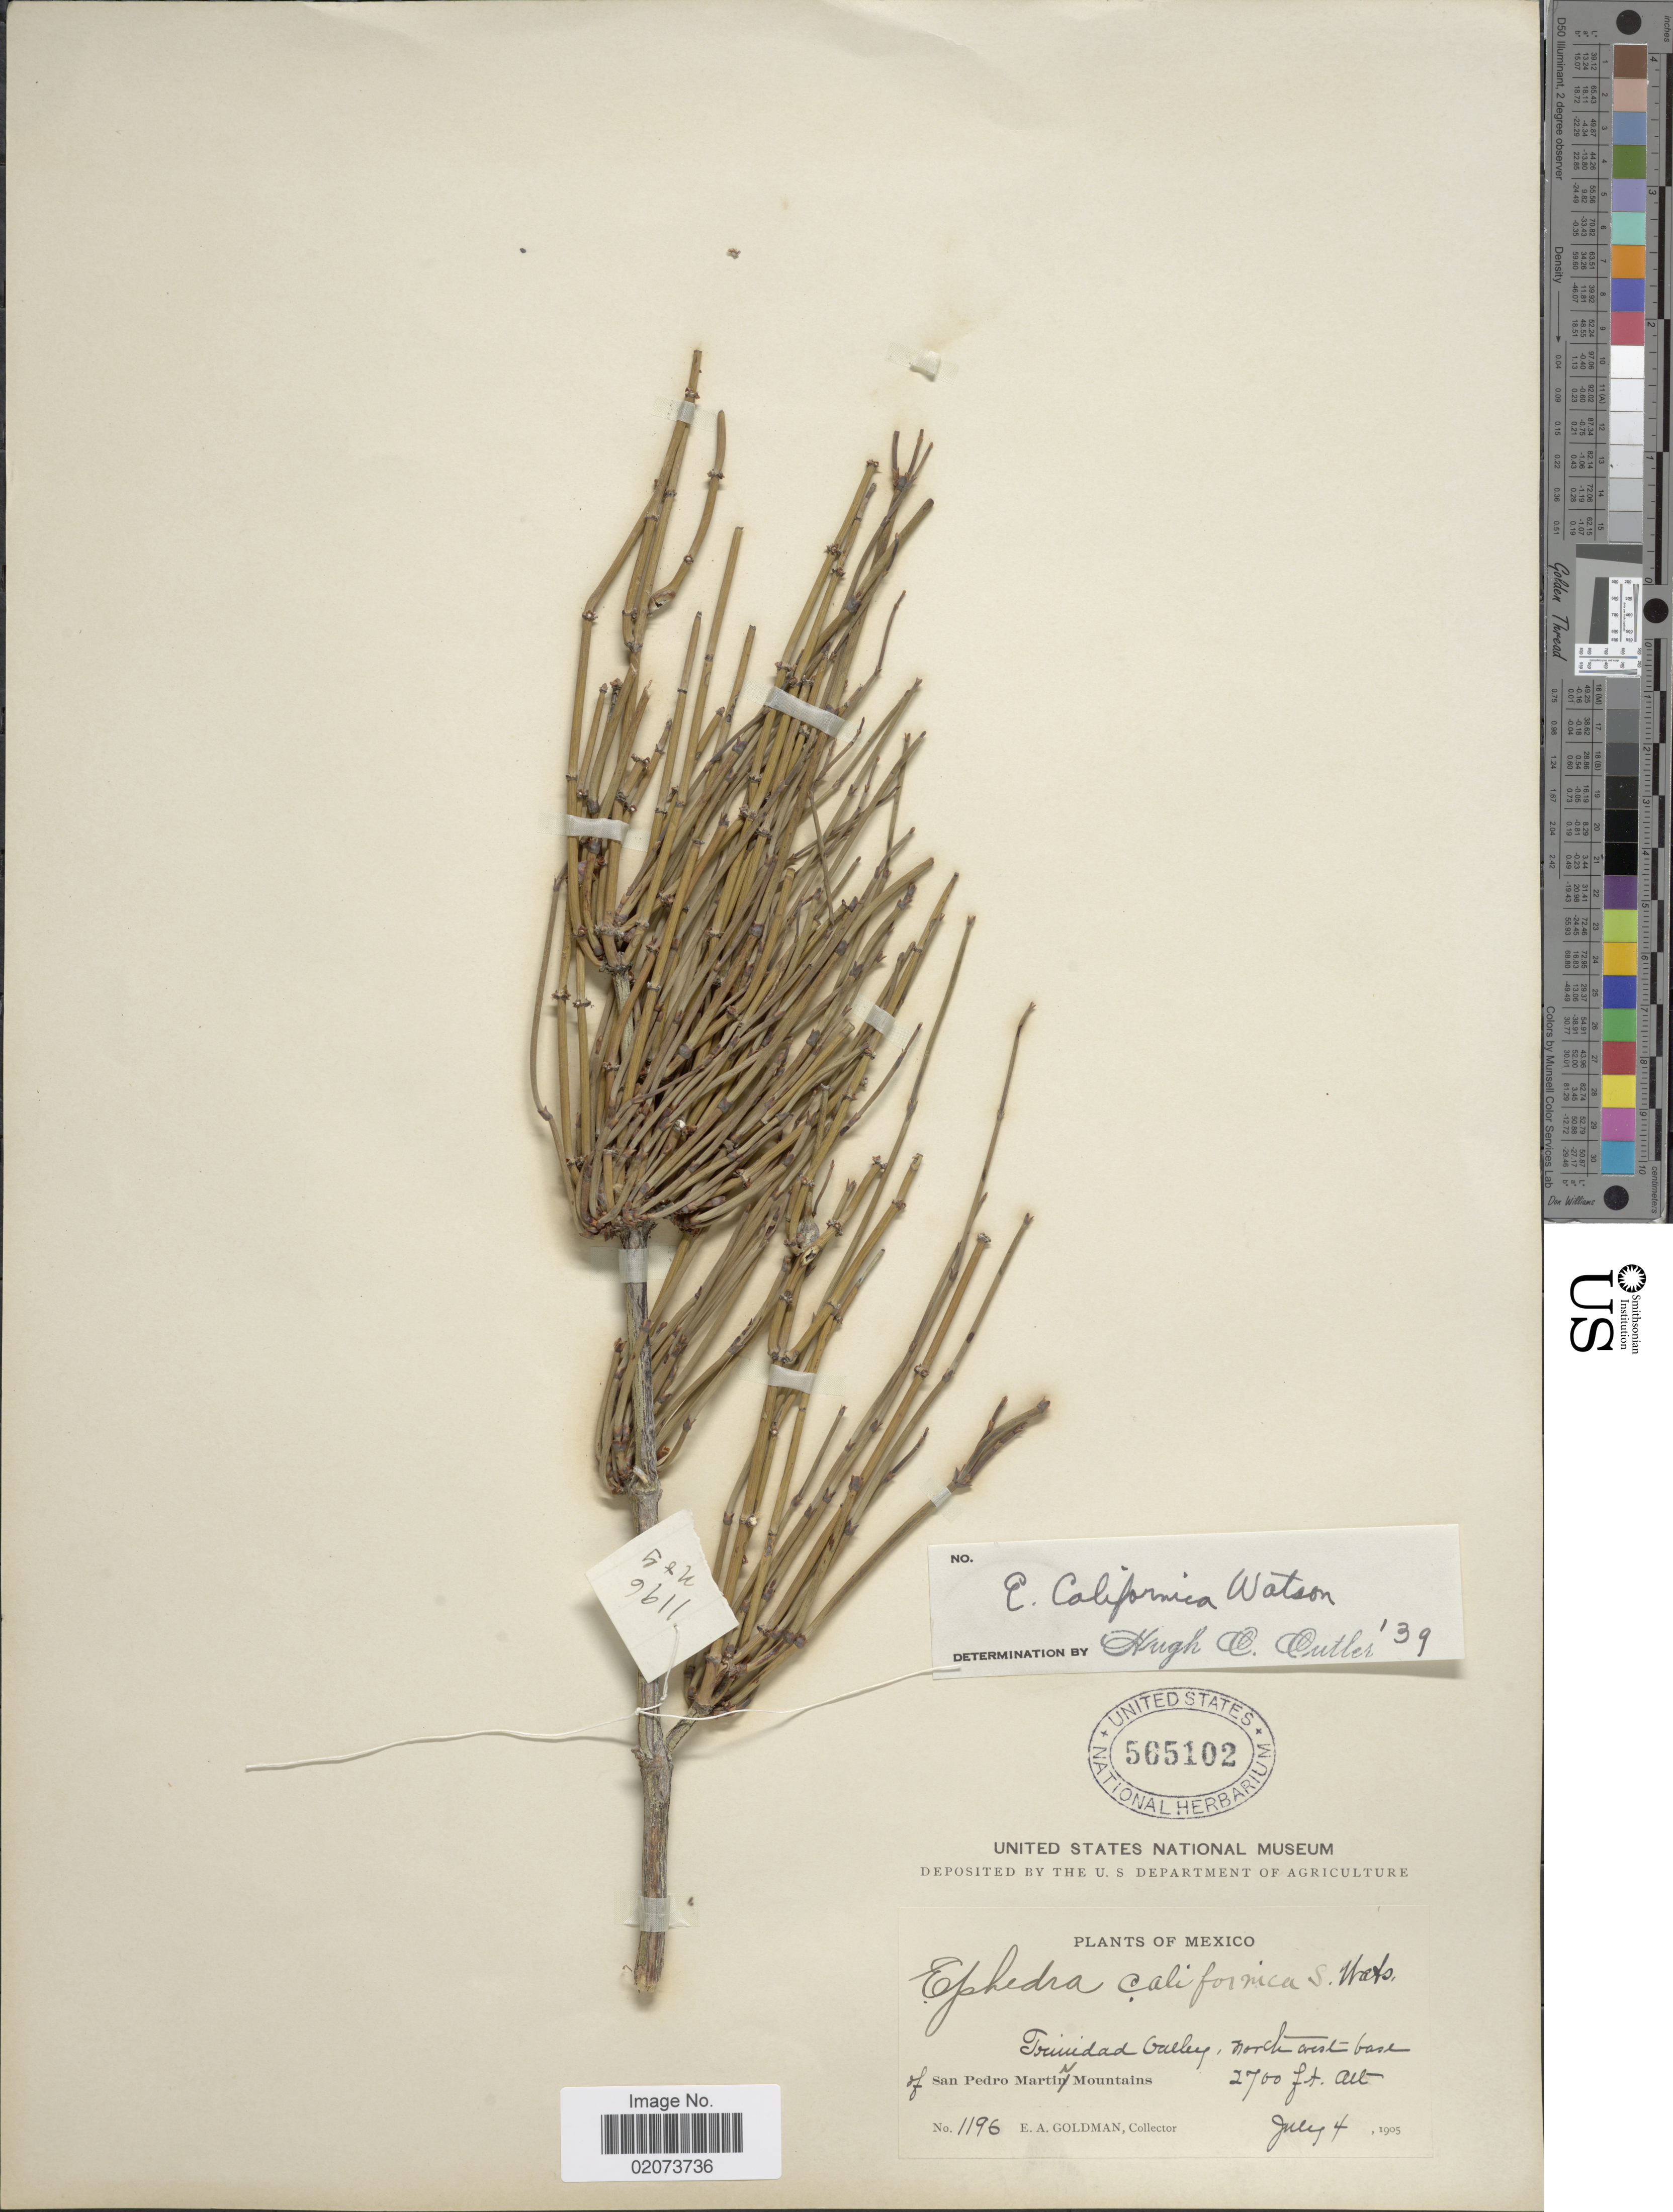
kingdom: Plantae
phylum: Tracheophyta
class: Gnetopsida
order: Ephedrales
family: Ephedraceae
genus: Ephedra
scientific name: Ephedra californica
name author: S. Watson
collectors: E. A. Goldman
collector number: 1196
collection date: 1905-07-04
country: Mexico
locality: Trinidad Calley, northwest base of San Pedro Martin Mountains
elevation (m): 823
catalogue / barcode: US 565102